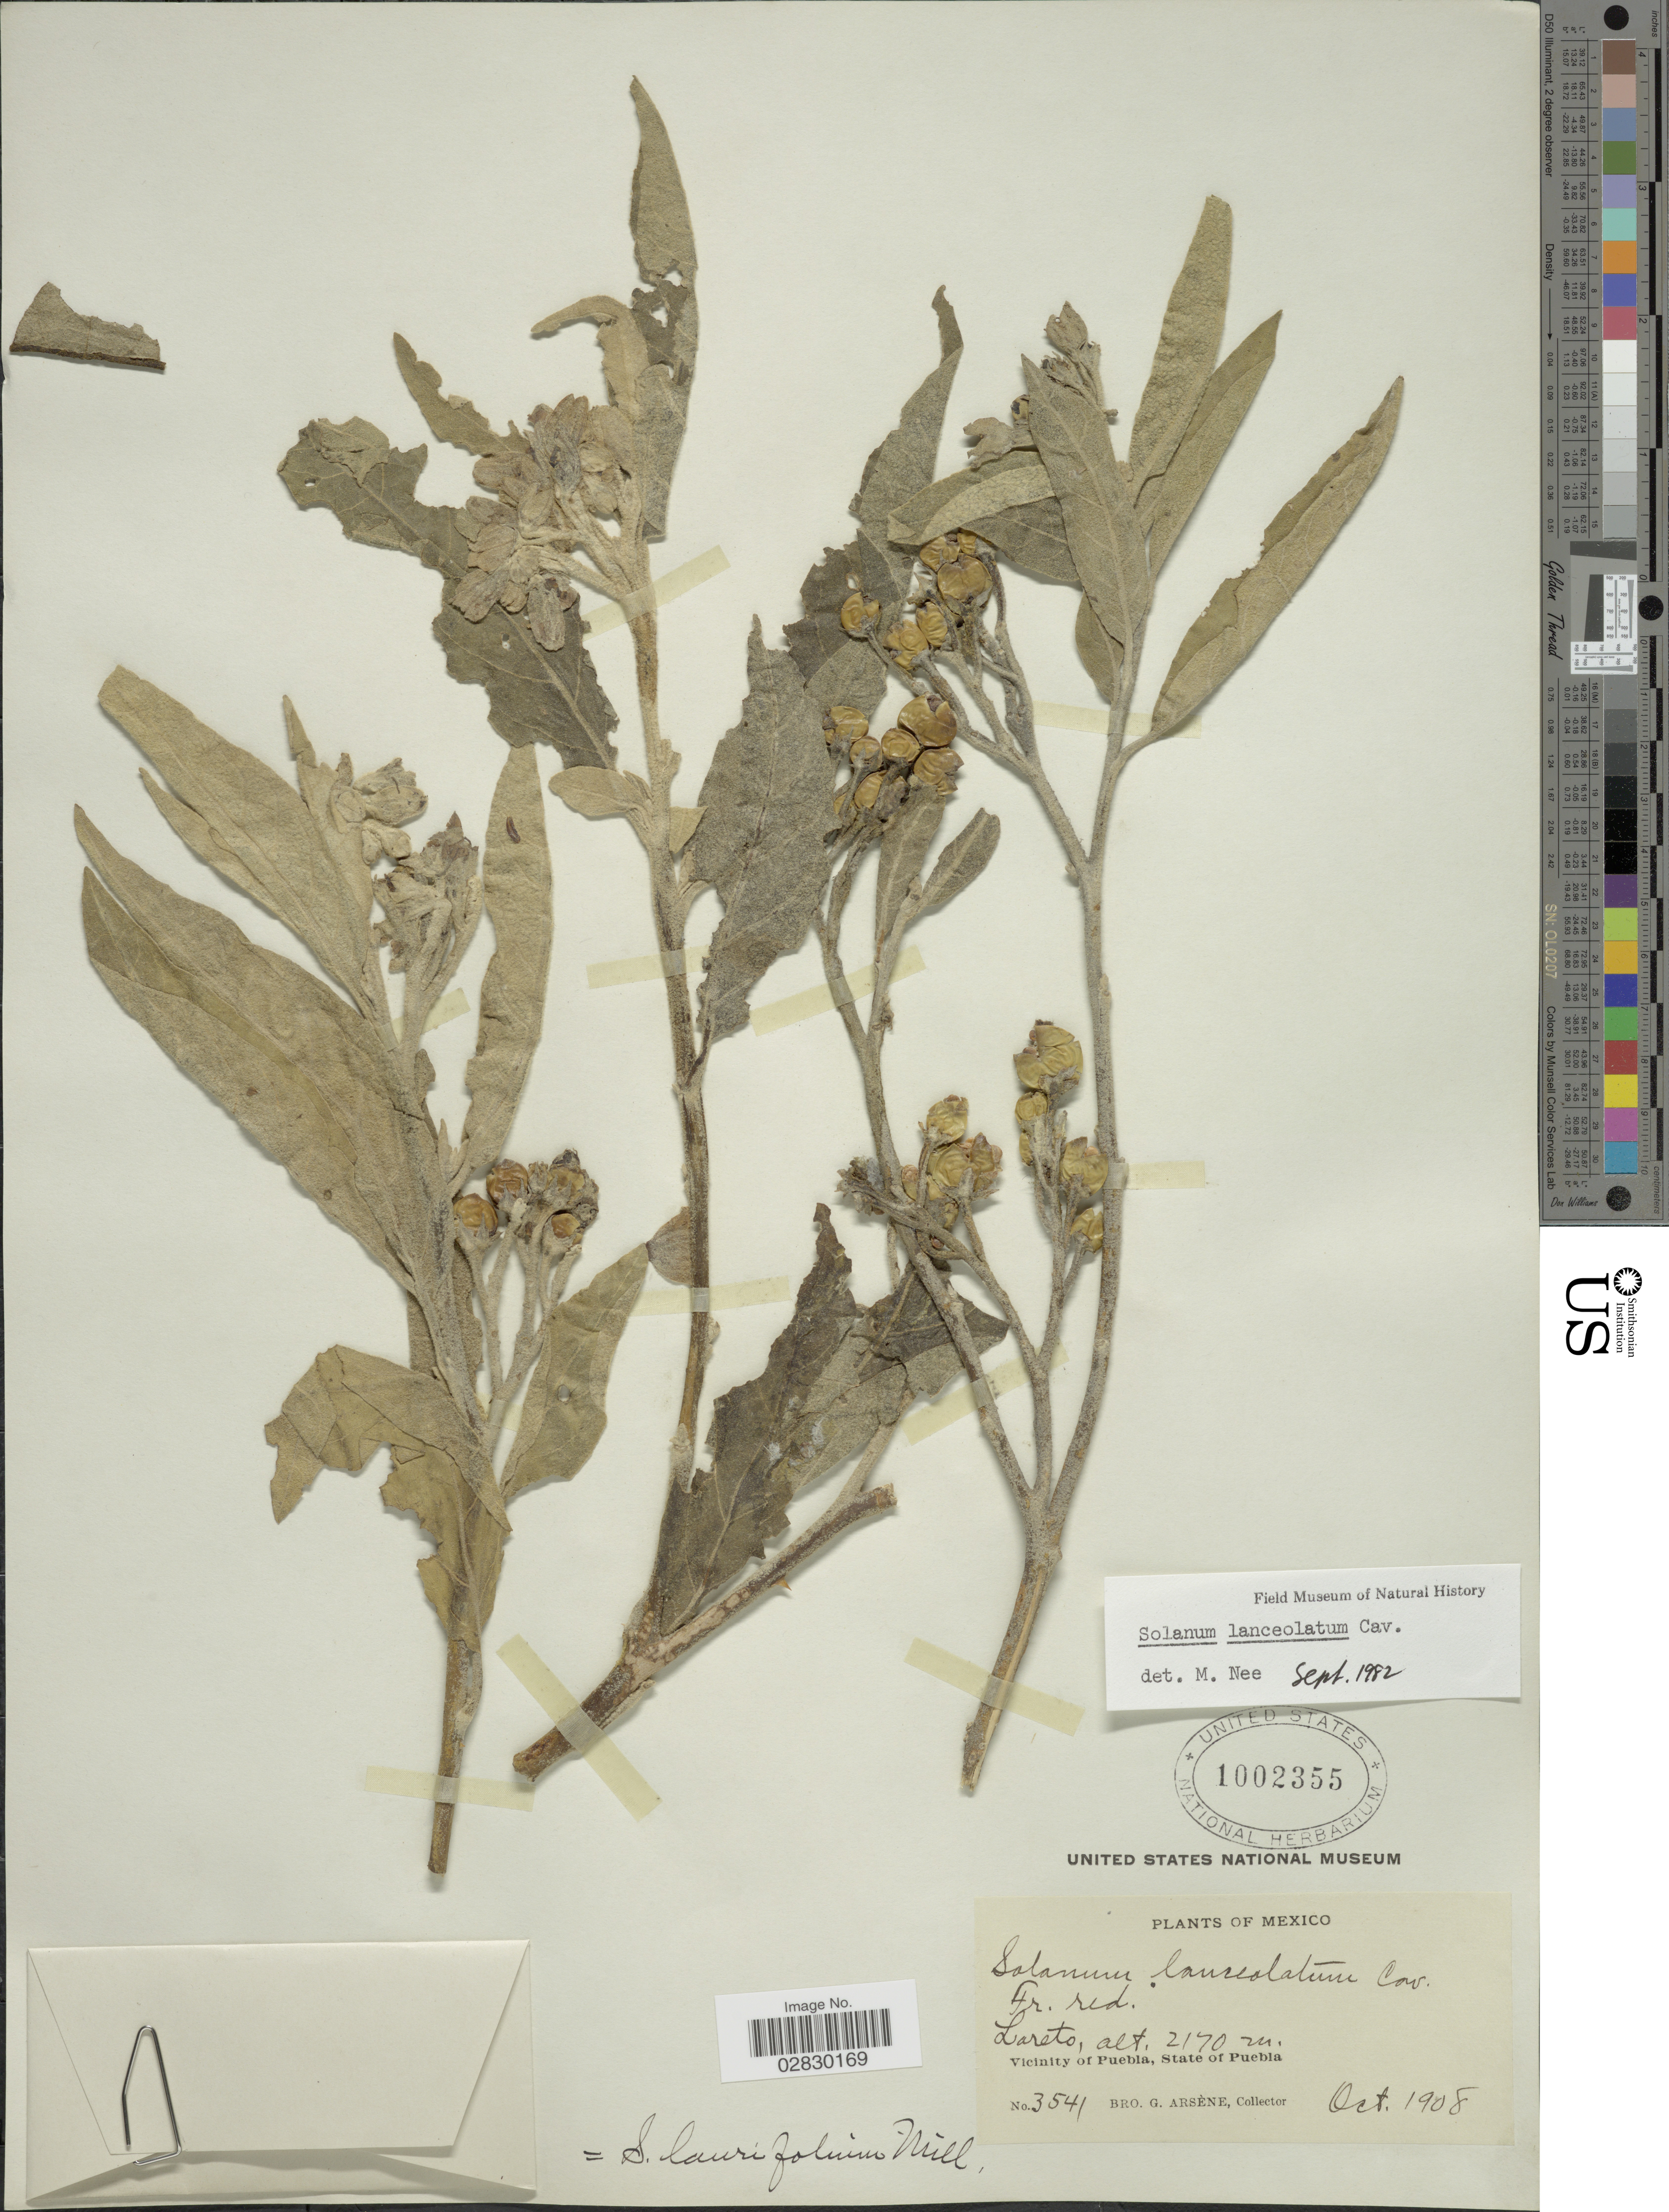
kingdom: Plantae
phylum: Tracheophyta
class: Magnoliopsida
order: Solanales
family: Solanaceae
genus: Solanum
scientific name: Solanum lanceolatum Berthault, nom. illeg.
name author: Berthault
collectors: Bro. G. Arsène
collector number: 3541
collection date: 1908-10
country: Mexico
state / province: Puebla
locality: Loreto, Vicinity of Puebla.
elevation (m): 2170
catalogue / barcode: US 1002355